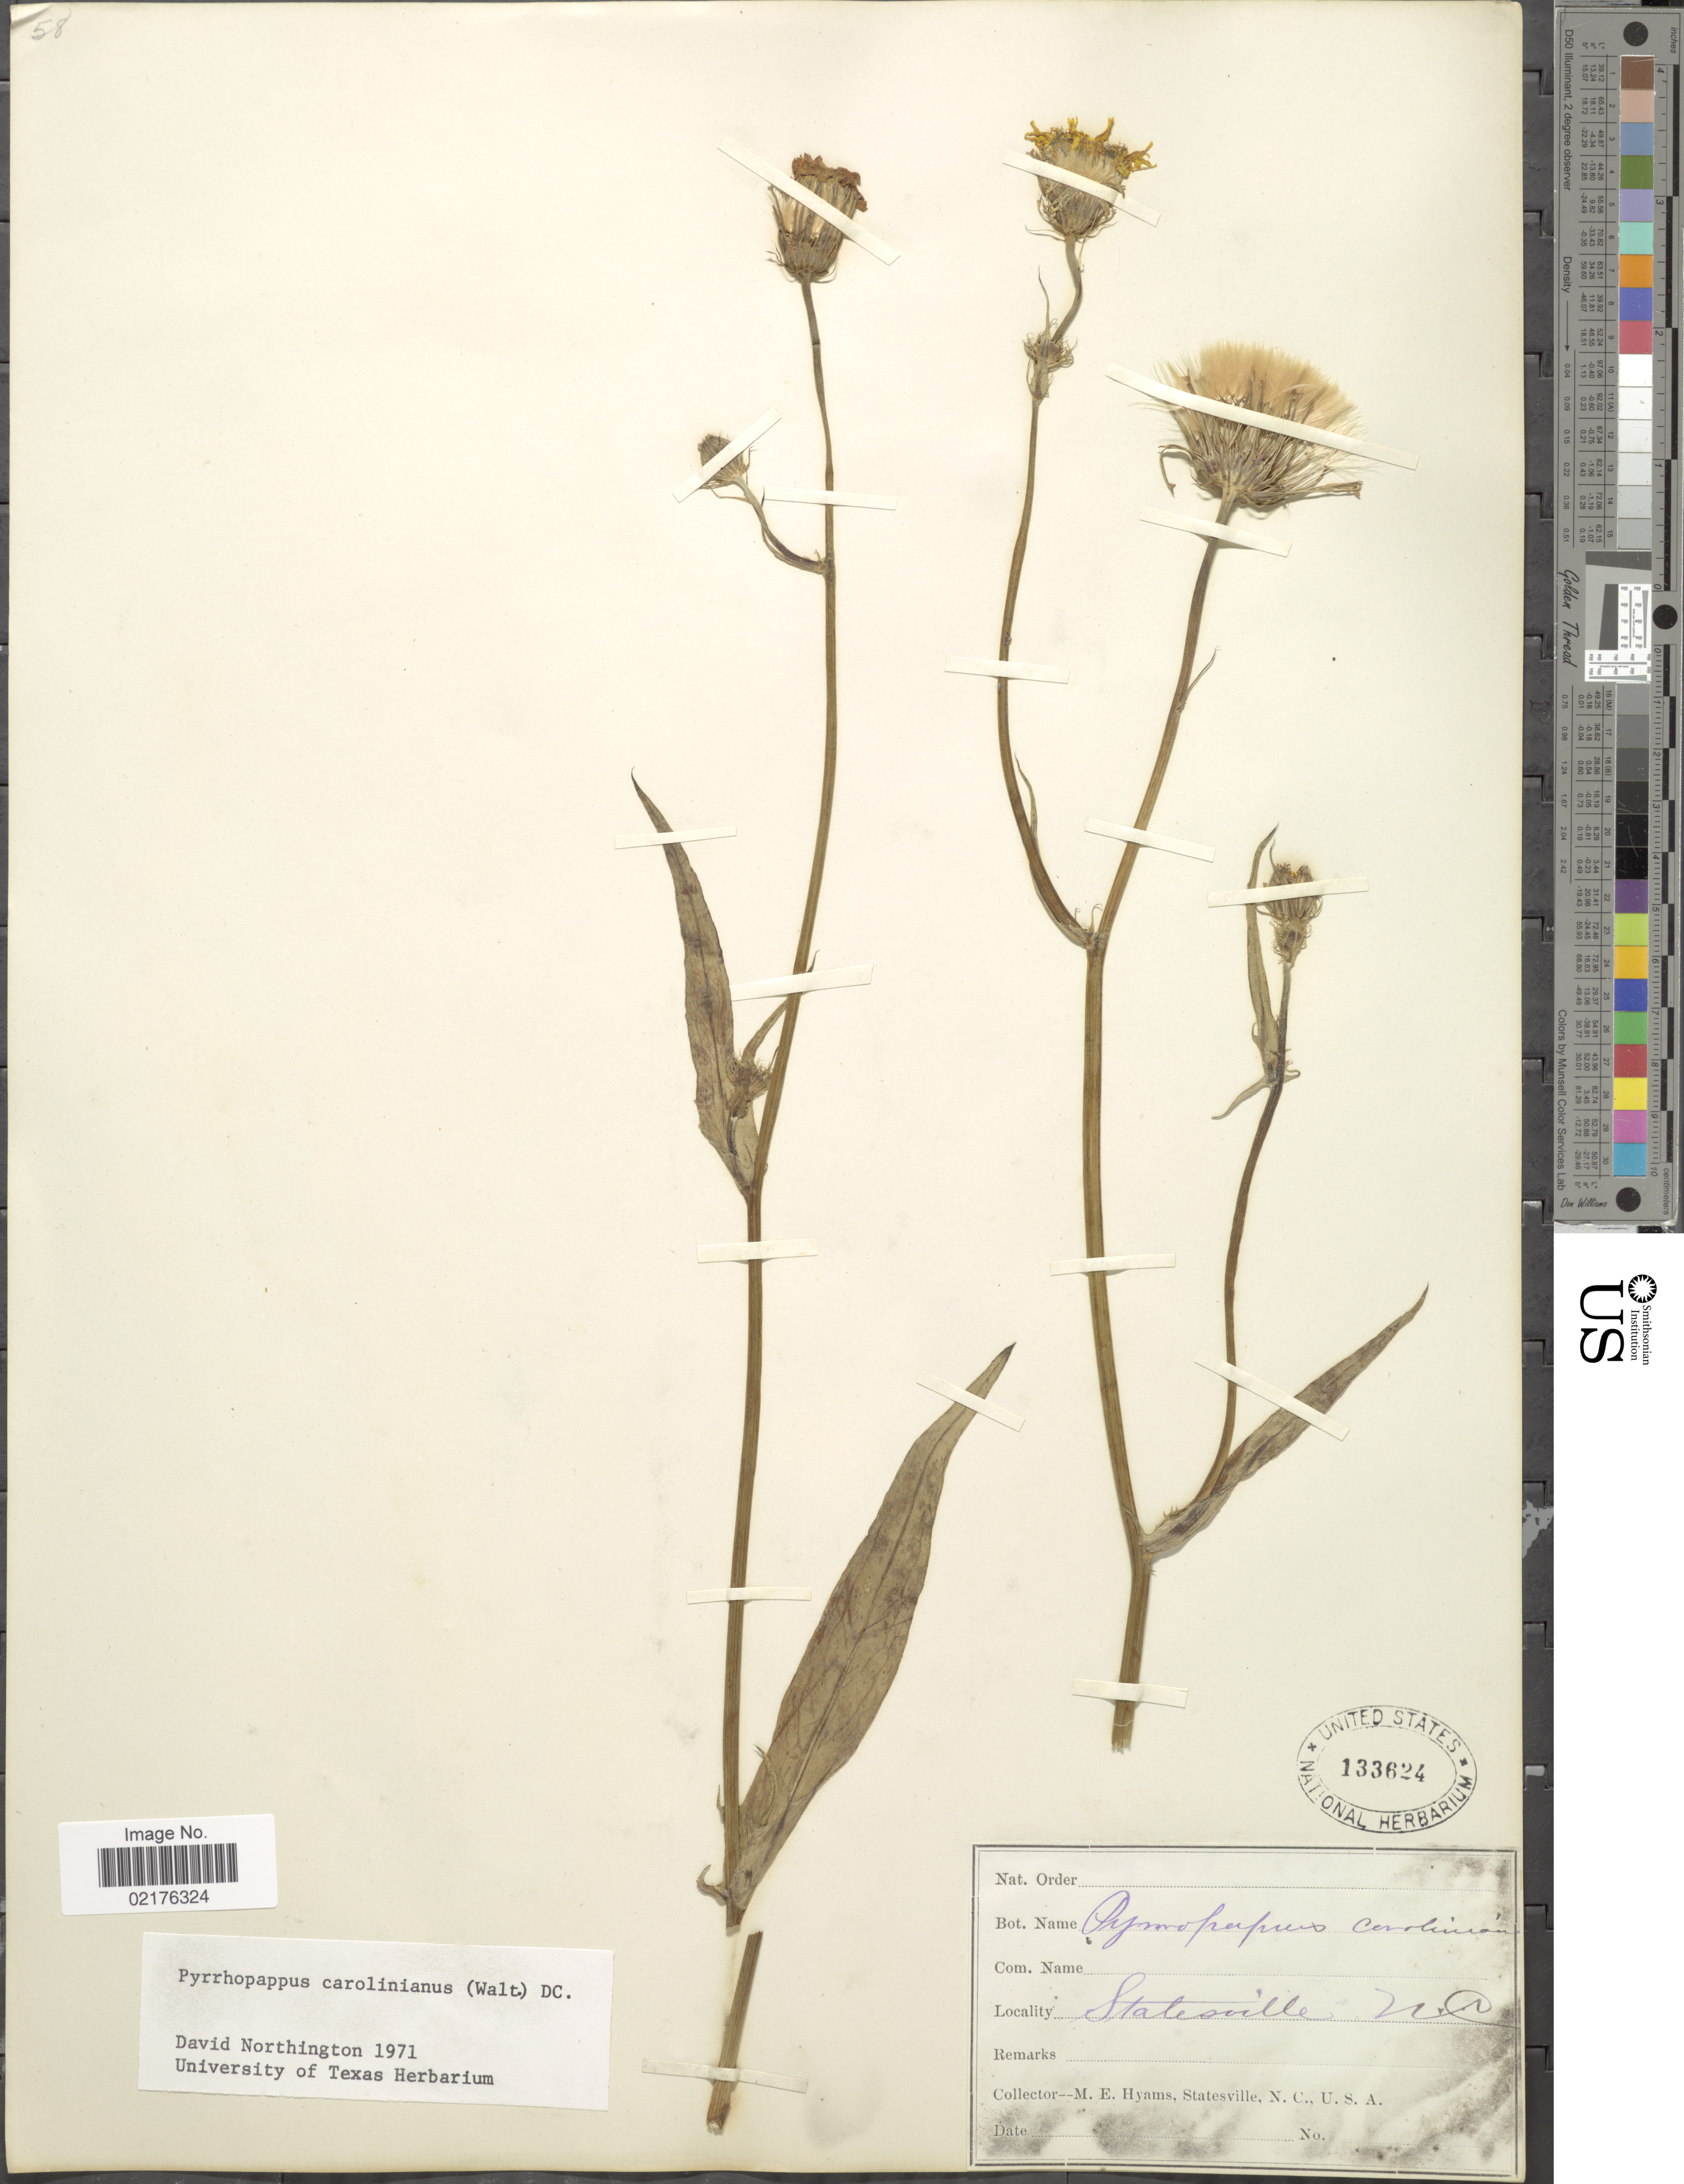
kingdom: Plantae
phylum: Tracheophyta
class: Magnoliopsida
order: Asterales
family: Asteraceae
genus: Pyrrhopappus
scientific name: Pyrrhopappus carolinianus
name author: (Walter) DC.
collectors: M. E. Hyams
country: United States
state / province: North Carolina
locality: Statesville, N. C.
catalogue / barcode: US 133624